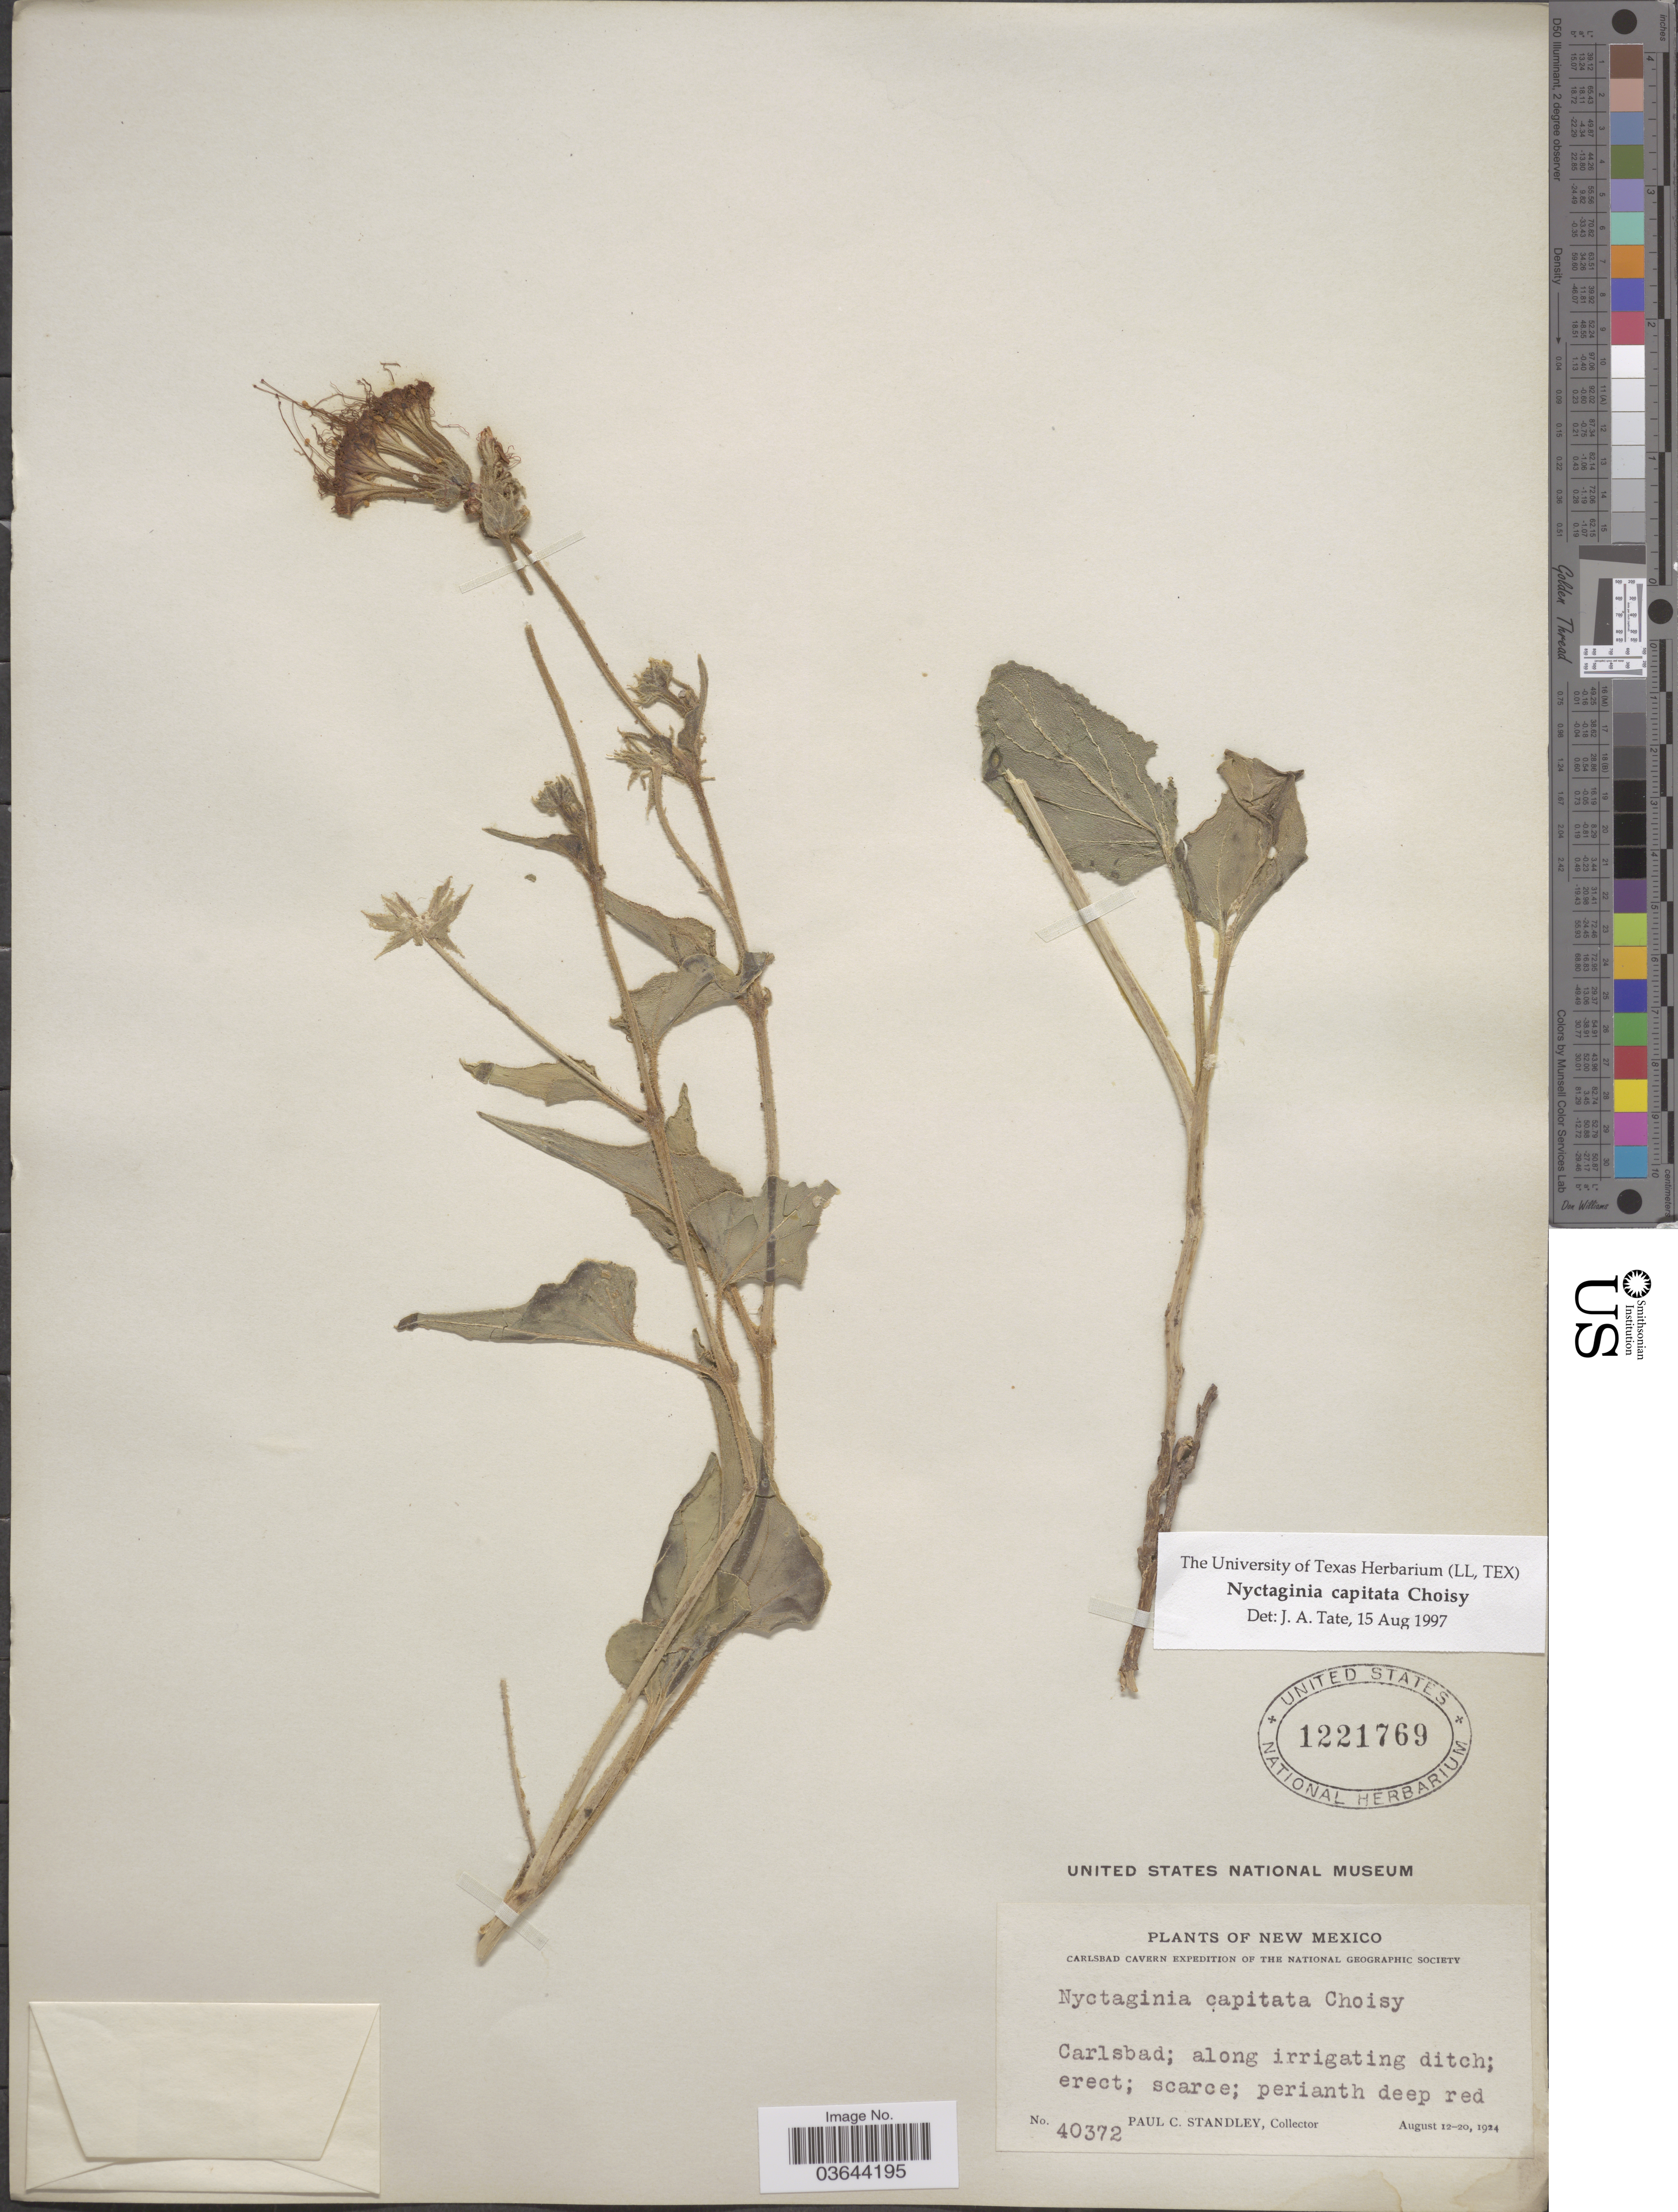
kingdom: Plantae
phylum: Tracheophyta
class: Magnoliopsida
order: Caryophyllales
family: Nyctaginaceae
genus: Nyctaginia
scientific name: Nyctaginia capitata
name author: Choisy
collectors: P. C. Standley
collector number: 40372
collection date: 1924-08-12/1924-08-20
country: United States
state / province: New Mexico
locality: Carlsbad Cavern. Carlsbad; along irrigating ditch.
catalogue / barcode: US 1221769